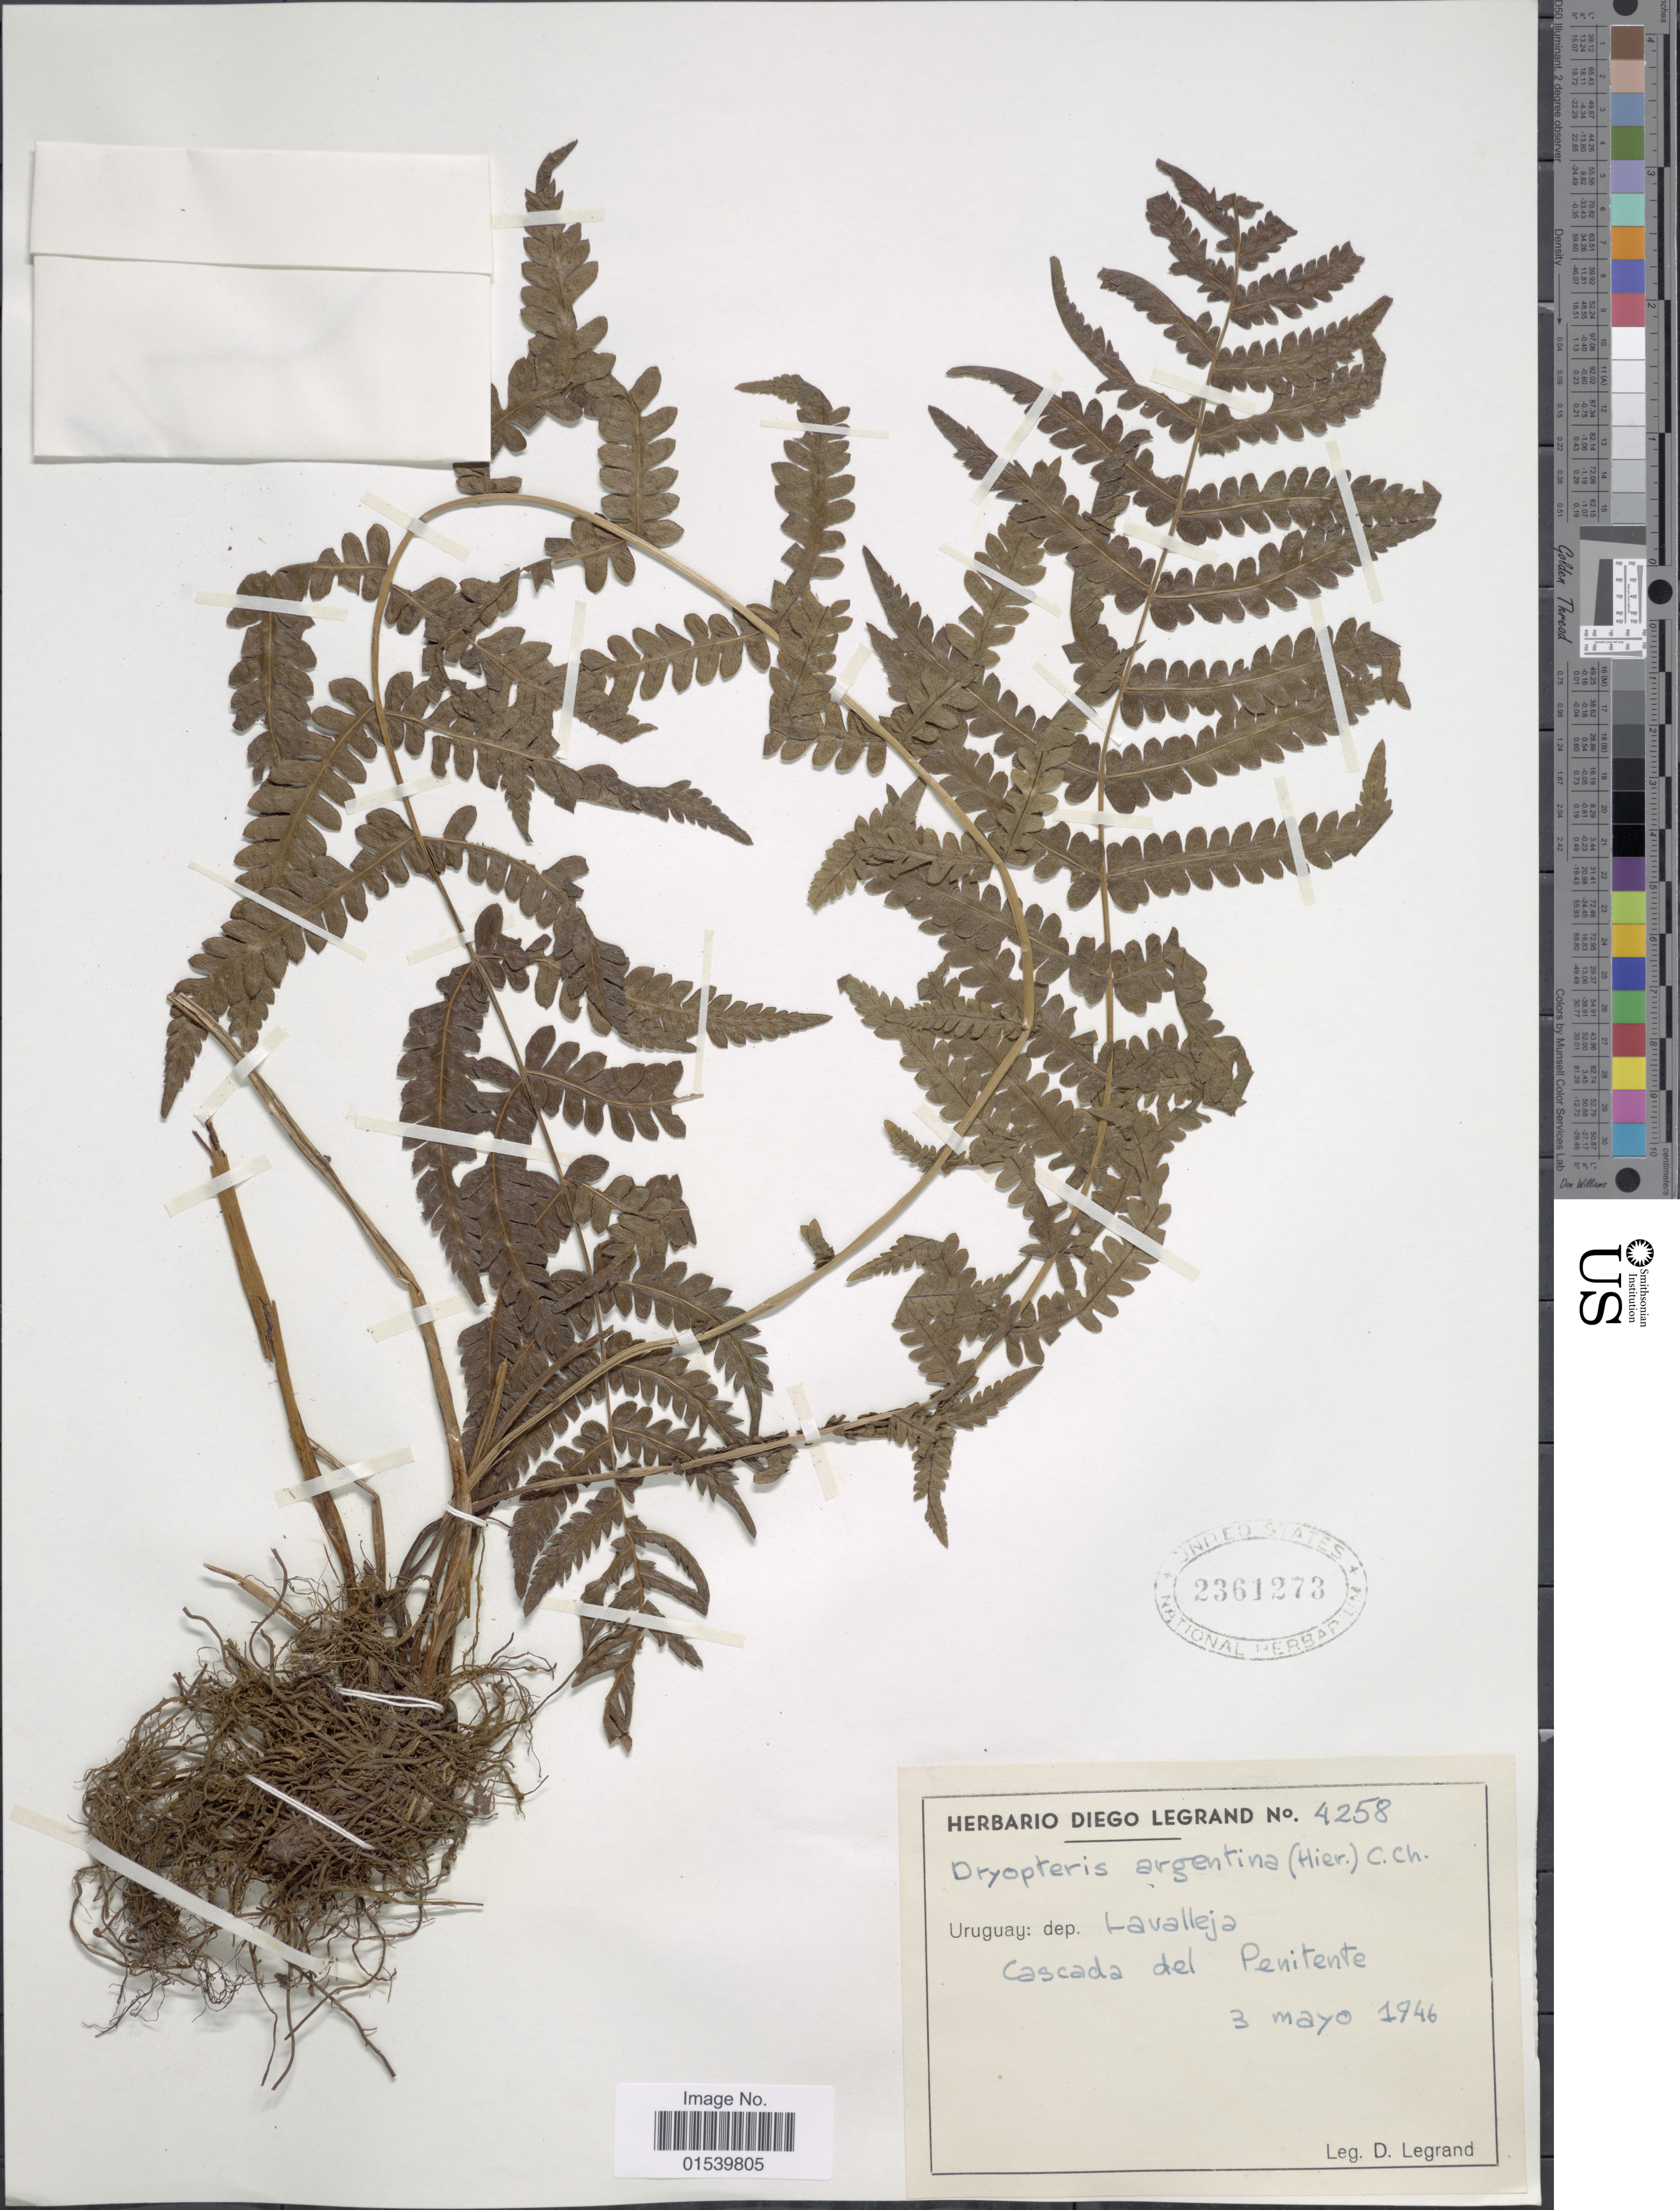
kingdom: Plantae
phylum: Tracheophyta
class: Polypodiopsida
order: Polypodiales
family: Thelypteridaceae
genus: Amauropelta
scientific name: Amauropelta argentina (Hieron.) comb. nov., ined. 2015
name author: (Hieron.)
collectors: C. D. Legrand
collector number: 4258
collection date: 1946-05-03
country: Uruguay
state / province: Lavalleja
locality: Cascada del Penitente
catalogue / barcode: US 2361273